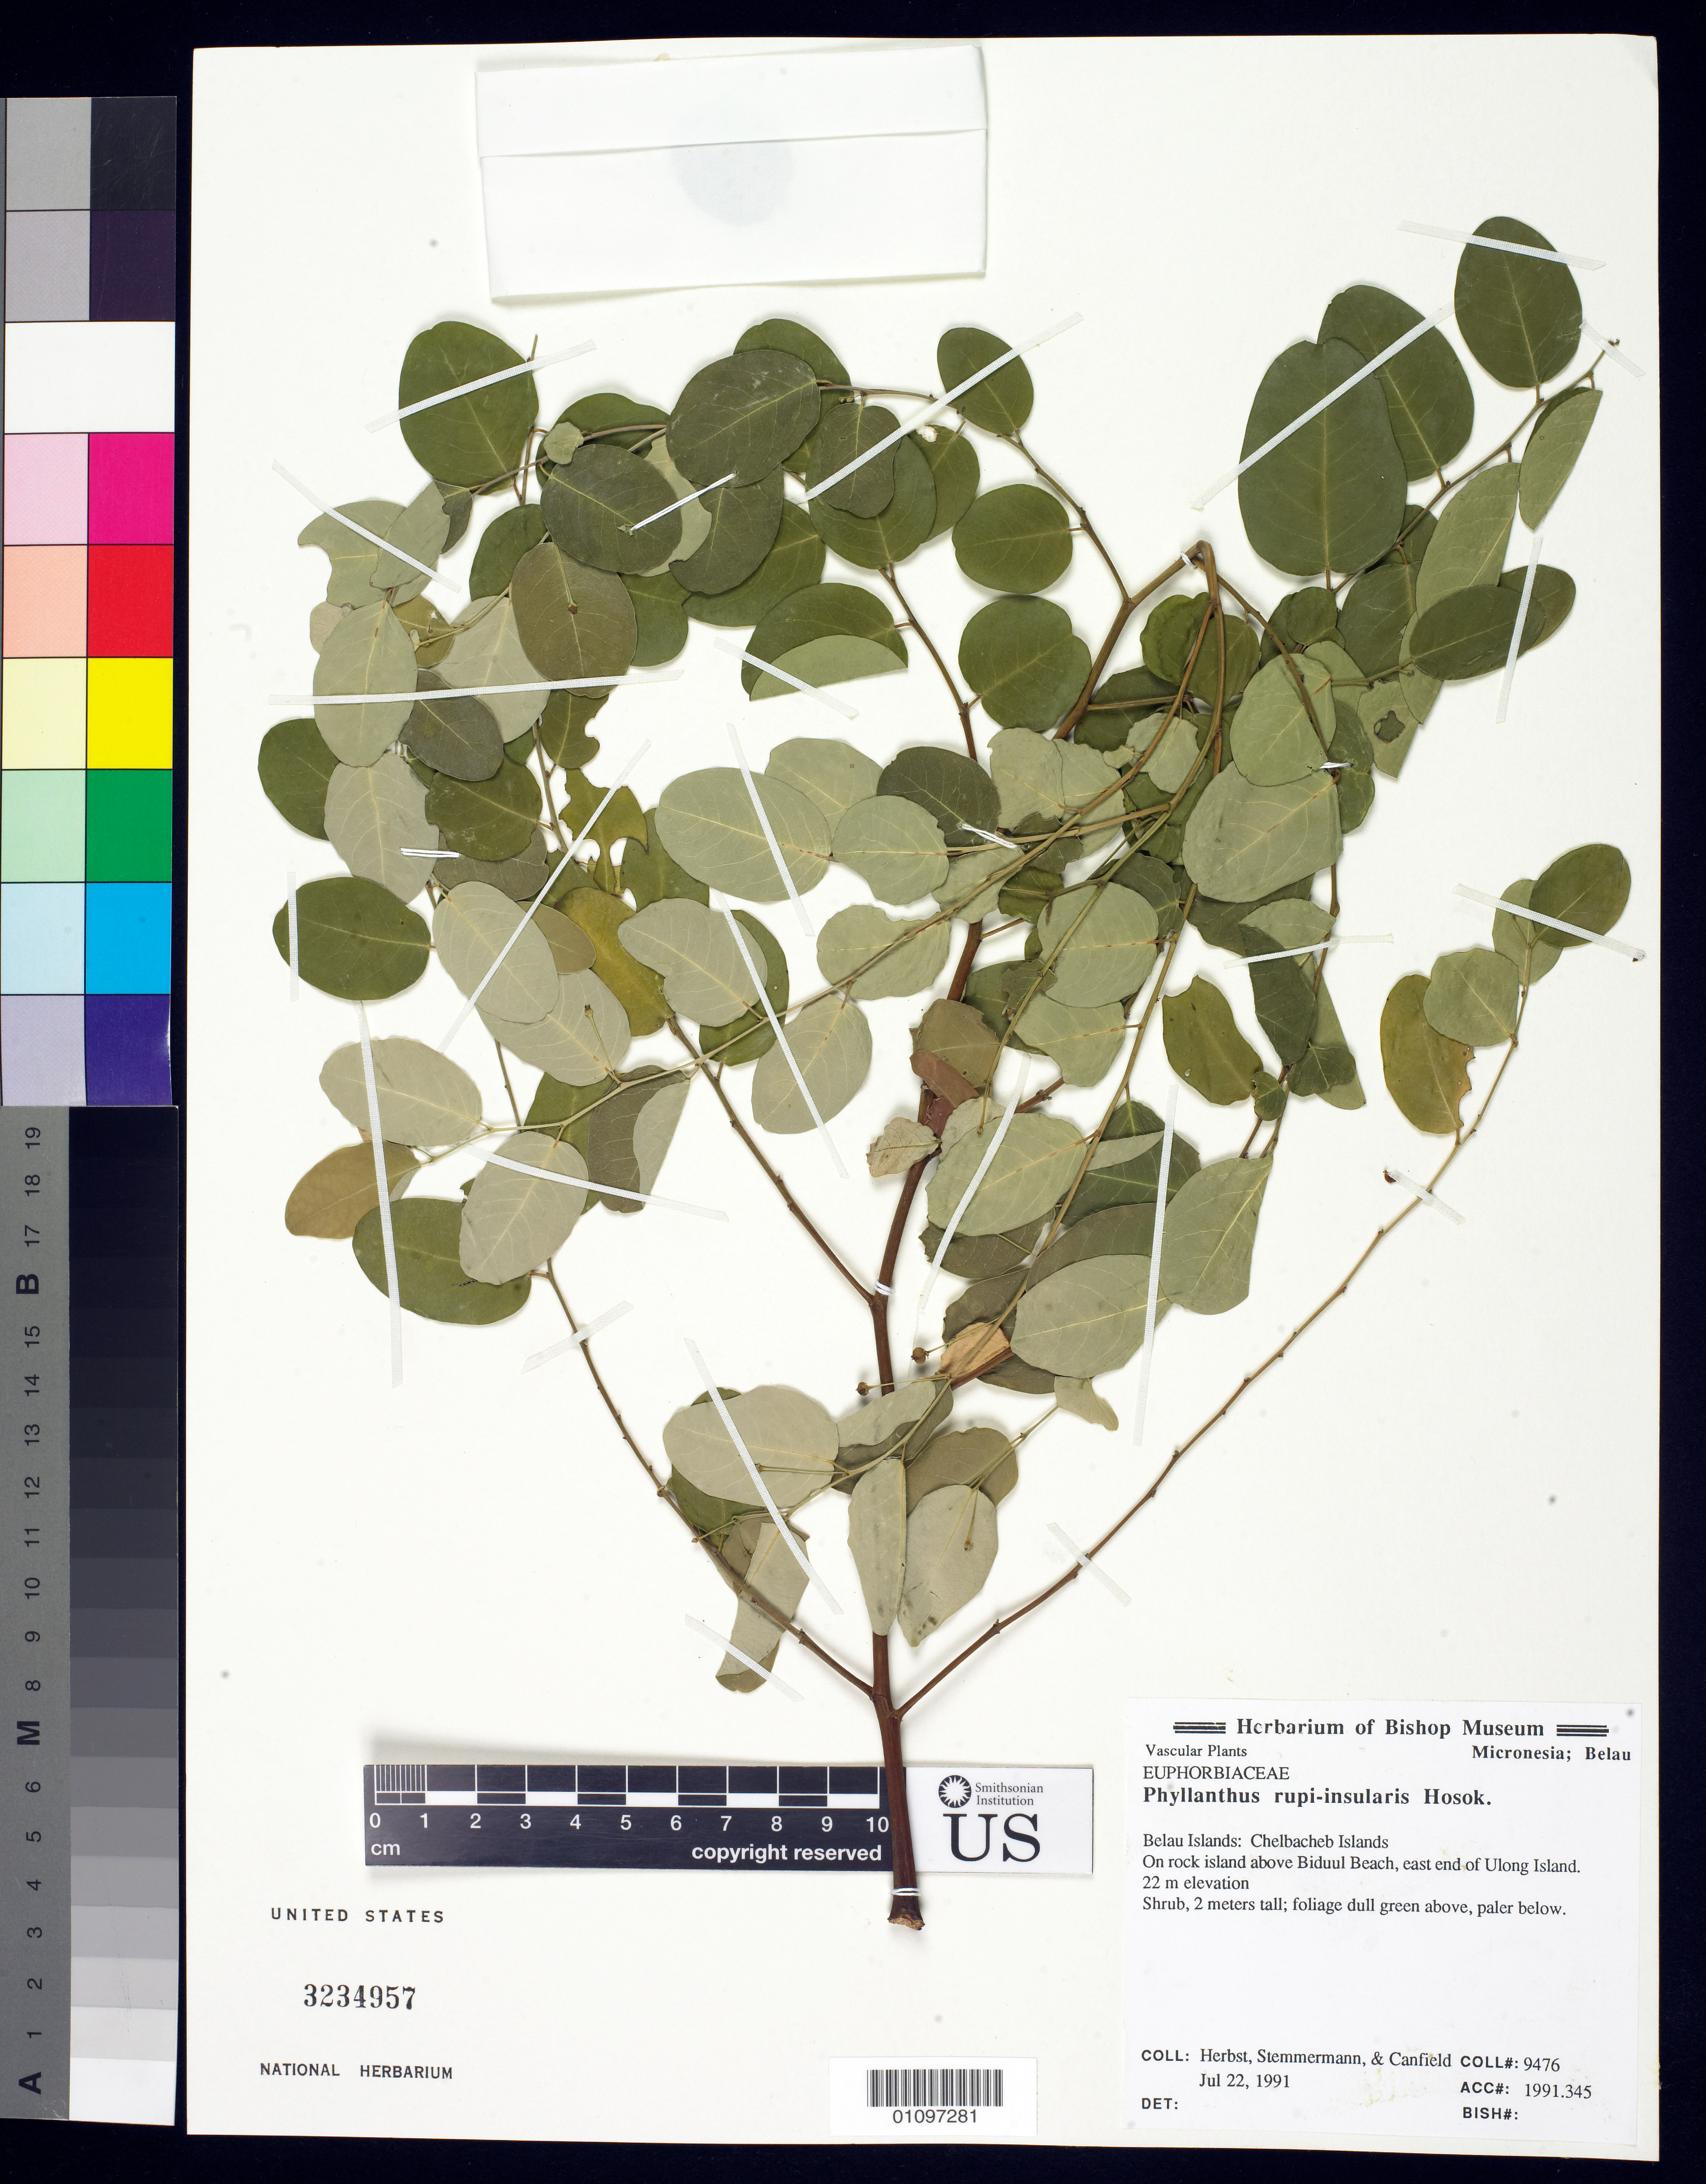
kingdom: Plantae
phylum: Tracheophyta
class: Magnoliopsida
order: Malpighiales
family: Phyllanthaceae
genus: Phyllanthus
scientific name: Phyllanthus rupi-insularis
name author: Hosok.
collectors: D. R. Herbst, L. Stemmerman & J. E. Canfield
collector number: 9476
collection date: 1991-07-22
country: Palau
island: Ulong [Aulong]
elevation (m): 22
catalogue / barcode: US 3234957